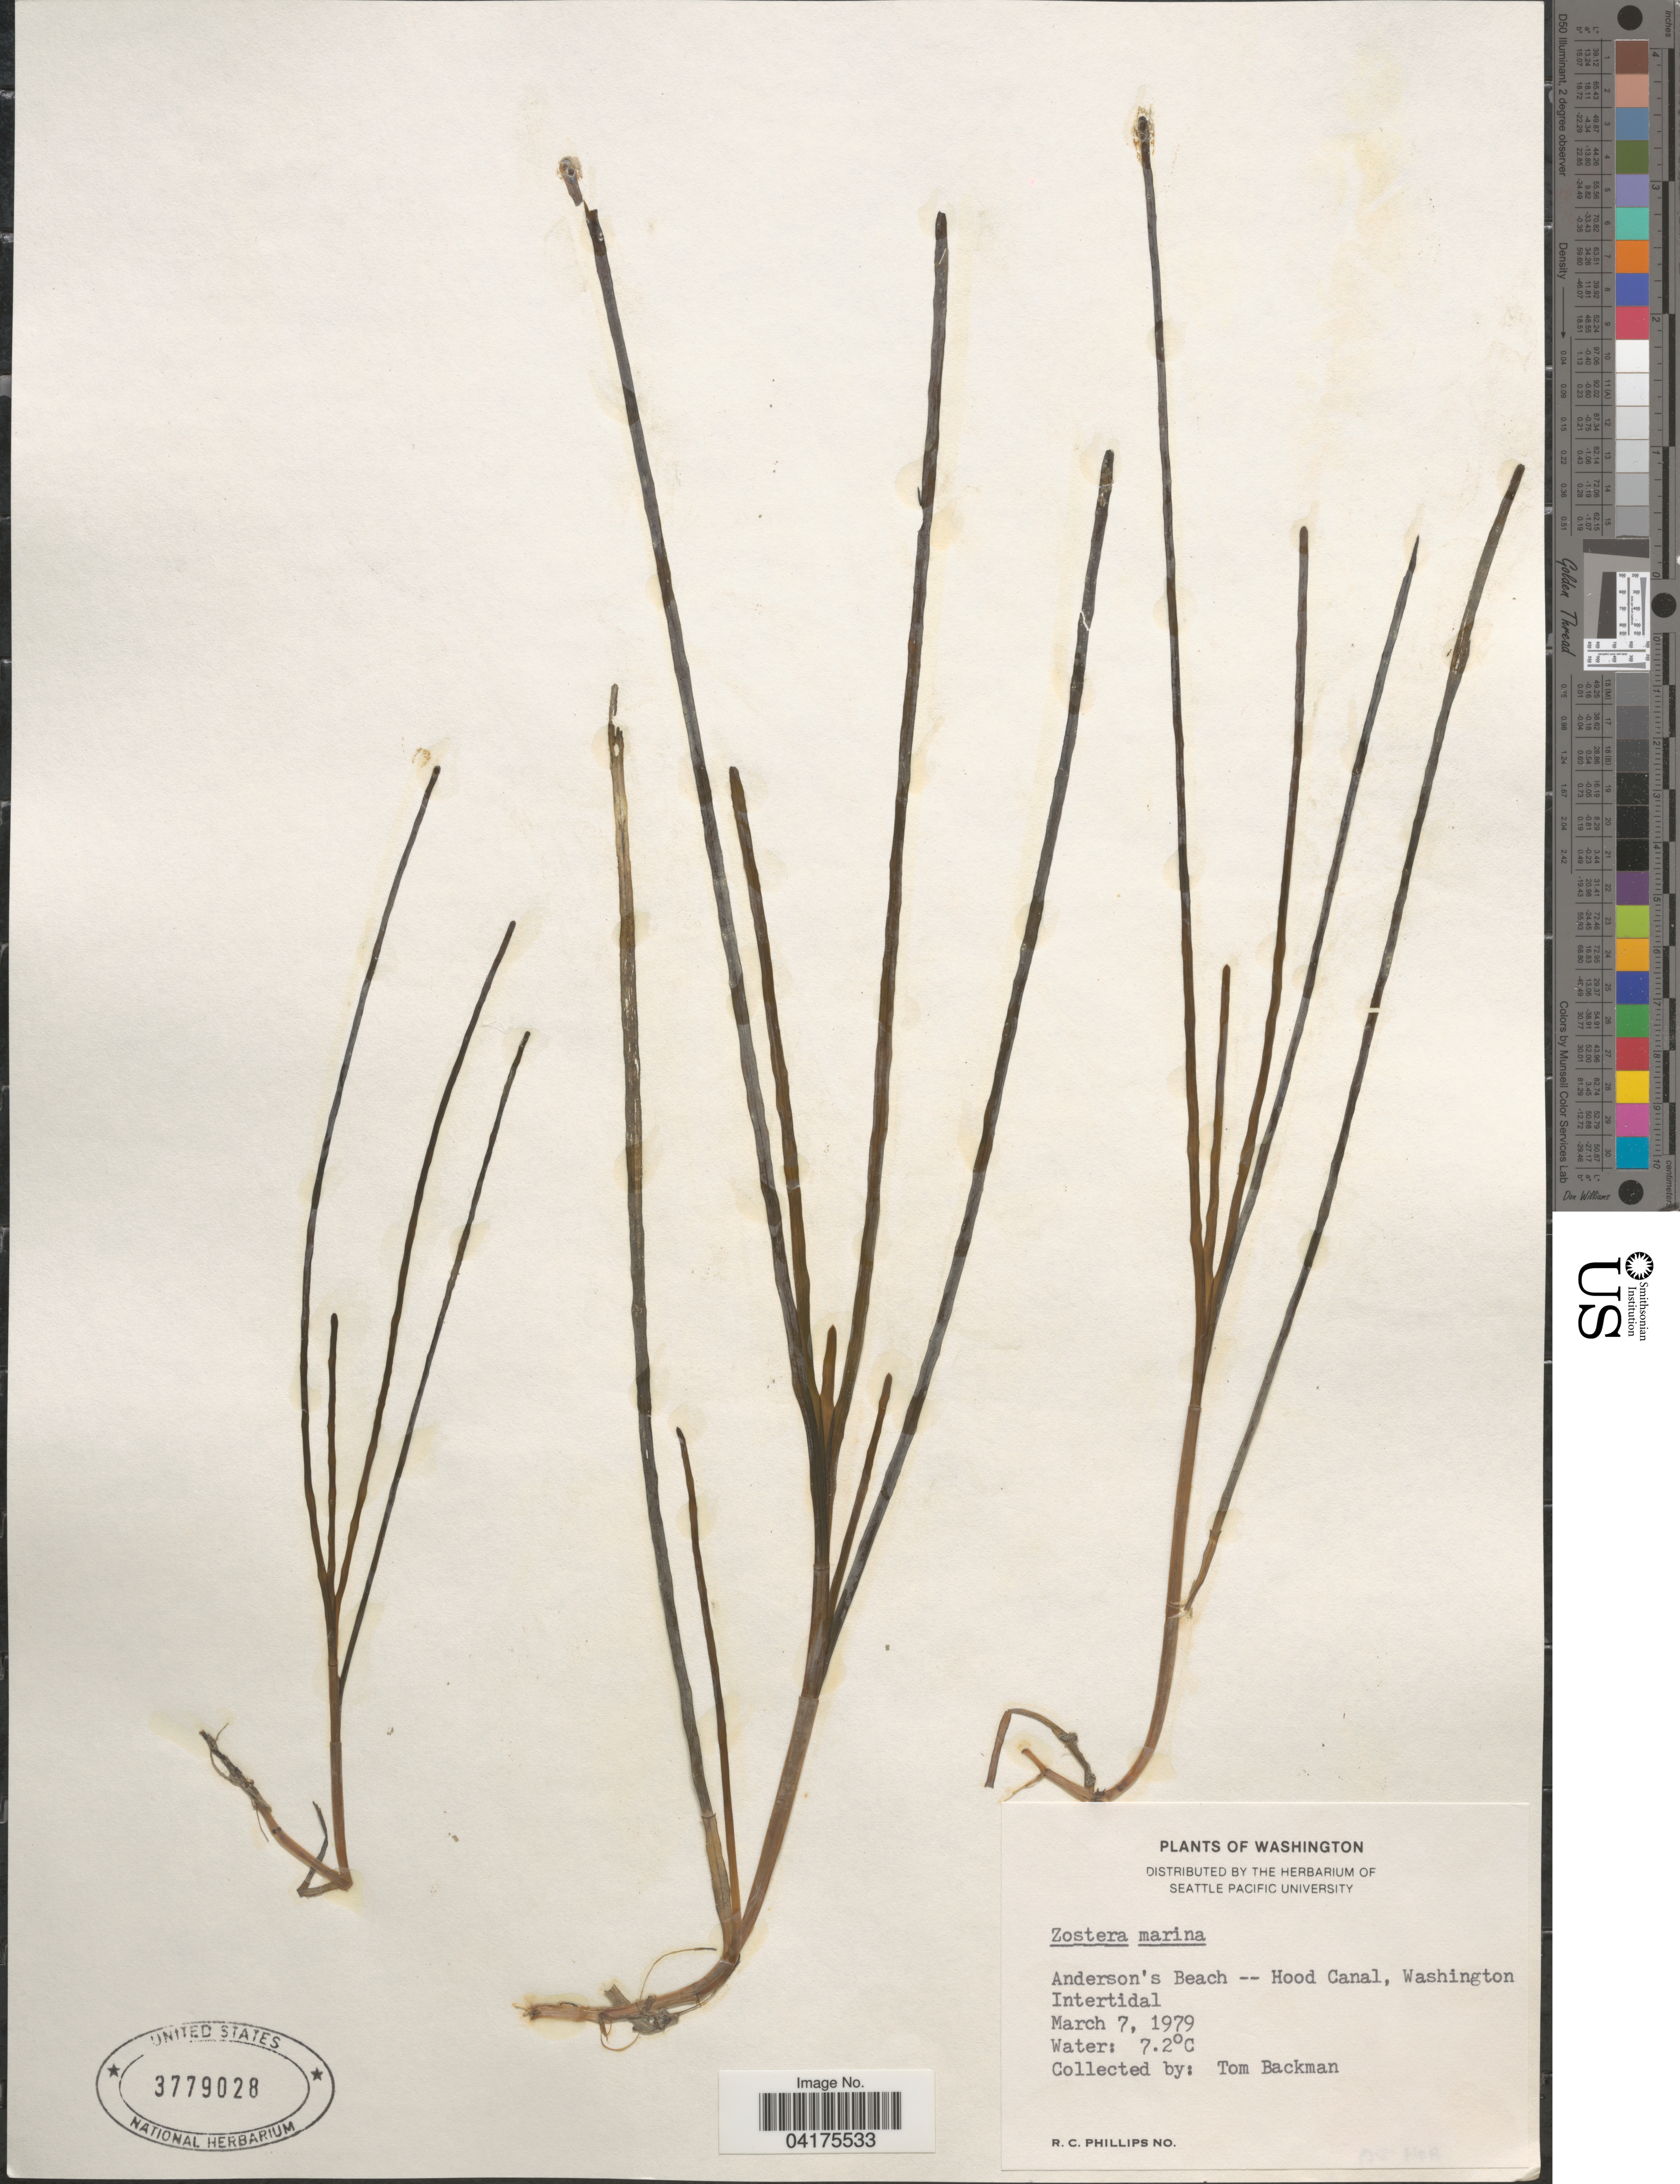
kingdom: Plantae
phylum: Tracheophyta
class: Liliopsida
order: Alismatales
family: Zosteraceae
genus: Zostera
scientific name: Zostera marina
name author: L.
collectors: T. Backman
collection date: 1979-03-07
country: United States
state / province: Washington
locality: Anderson's Beach -- Hood Canal.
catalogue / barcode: US 3779028